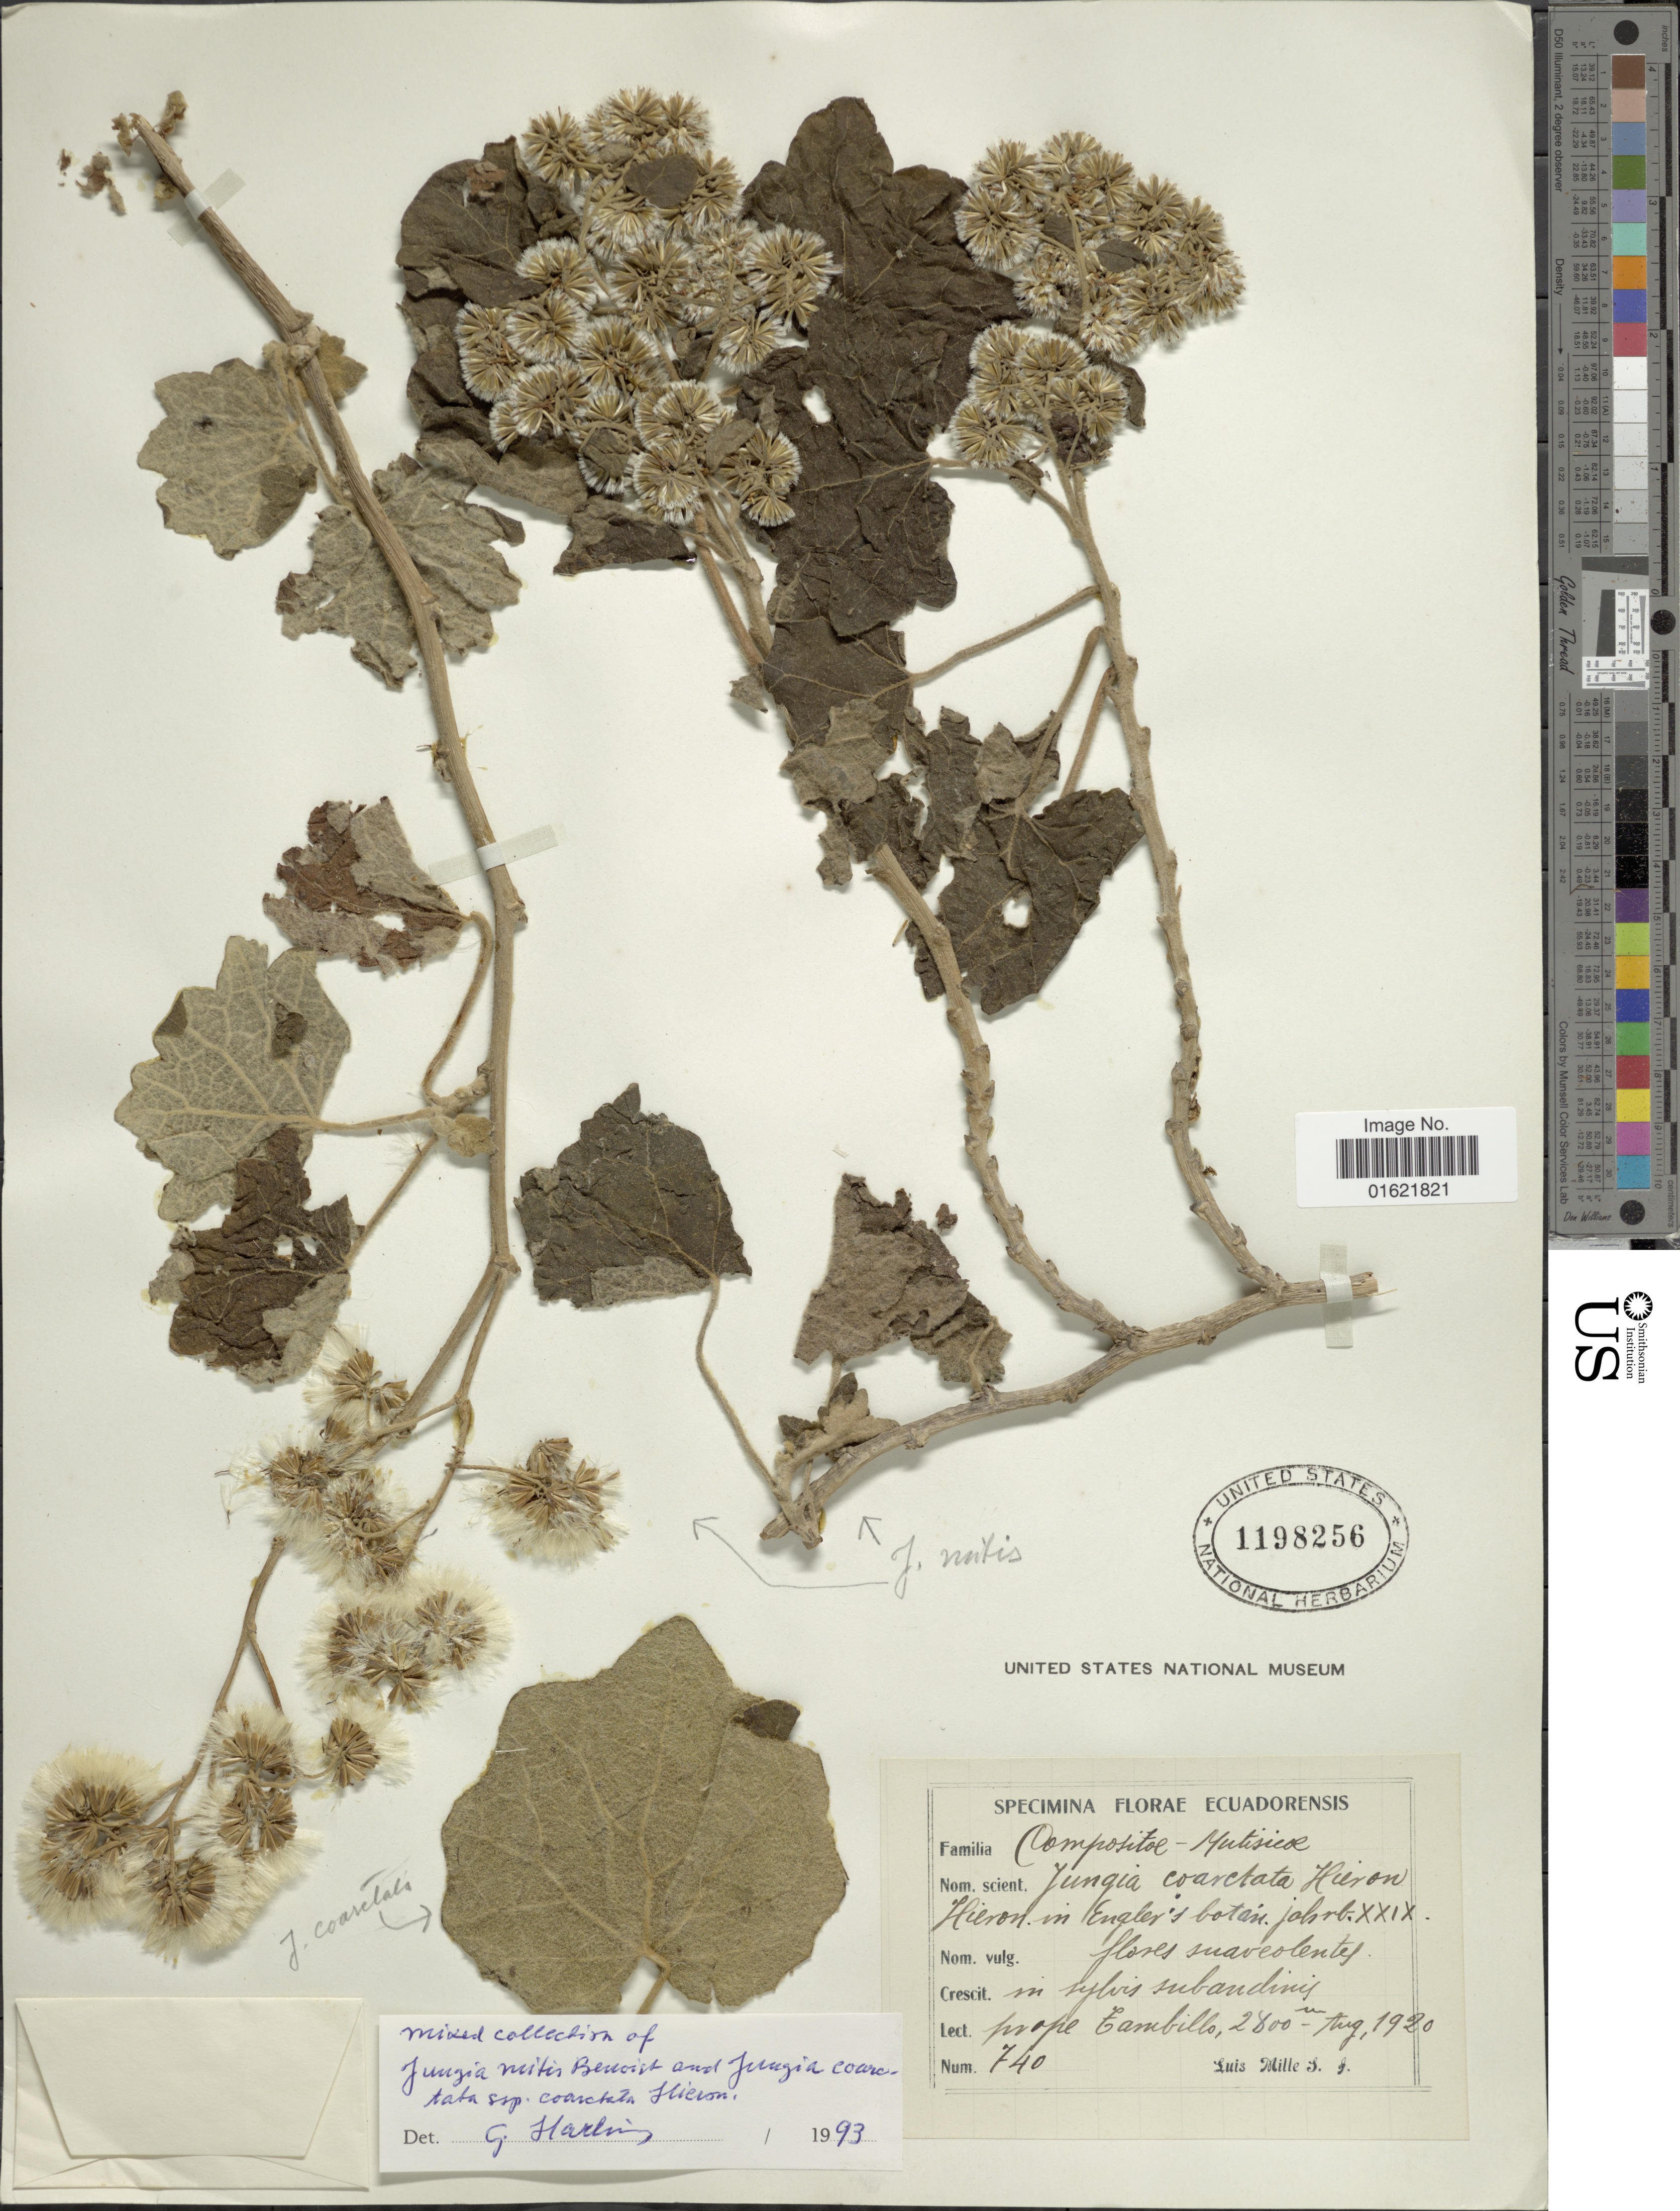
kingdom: Plantae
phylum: Tracheophyta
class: Magnoliopsida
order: Asterales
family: Asteraceae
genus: Jungia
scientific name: Jungia mitis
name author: Benoist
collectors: L. Mille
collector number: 740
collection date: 1920-08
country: Ecuador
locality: Prope Cambillo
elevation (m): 2800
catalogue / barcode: US 1198256